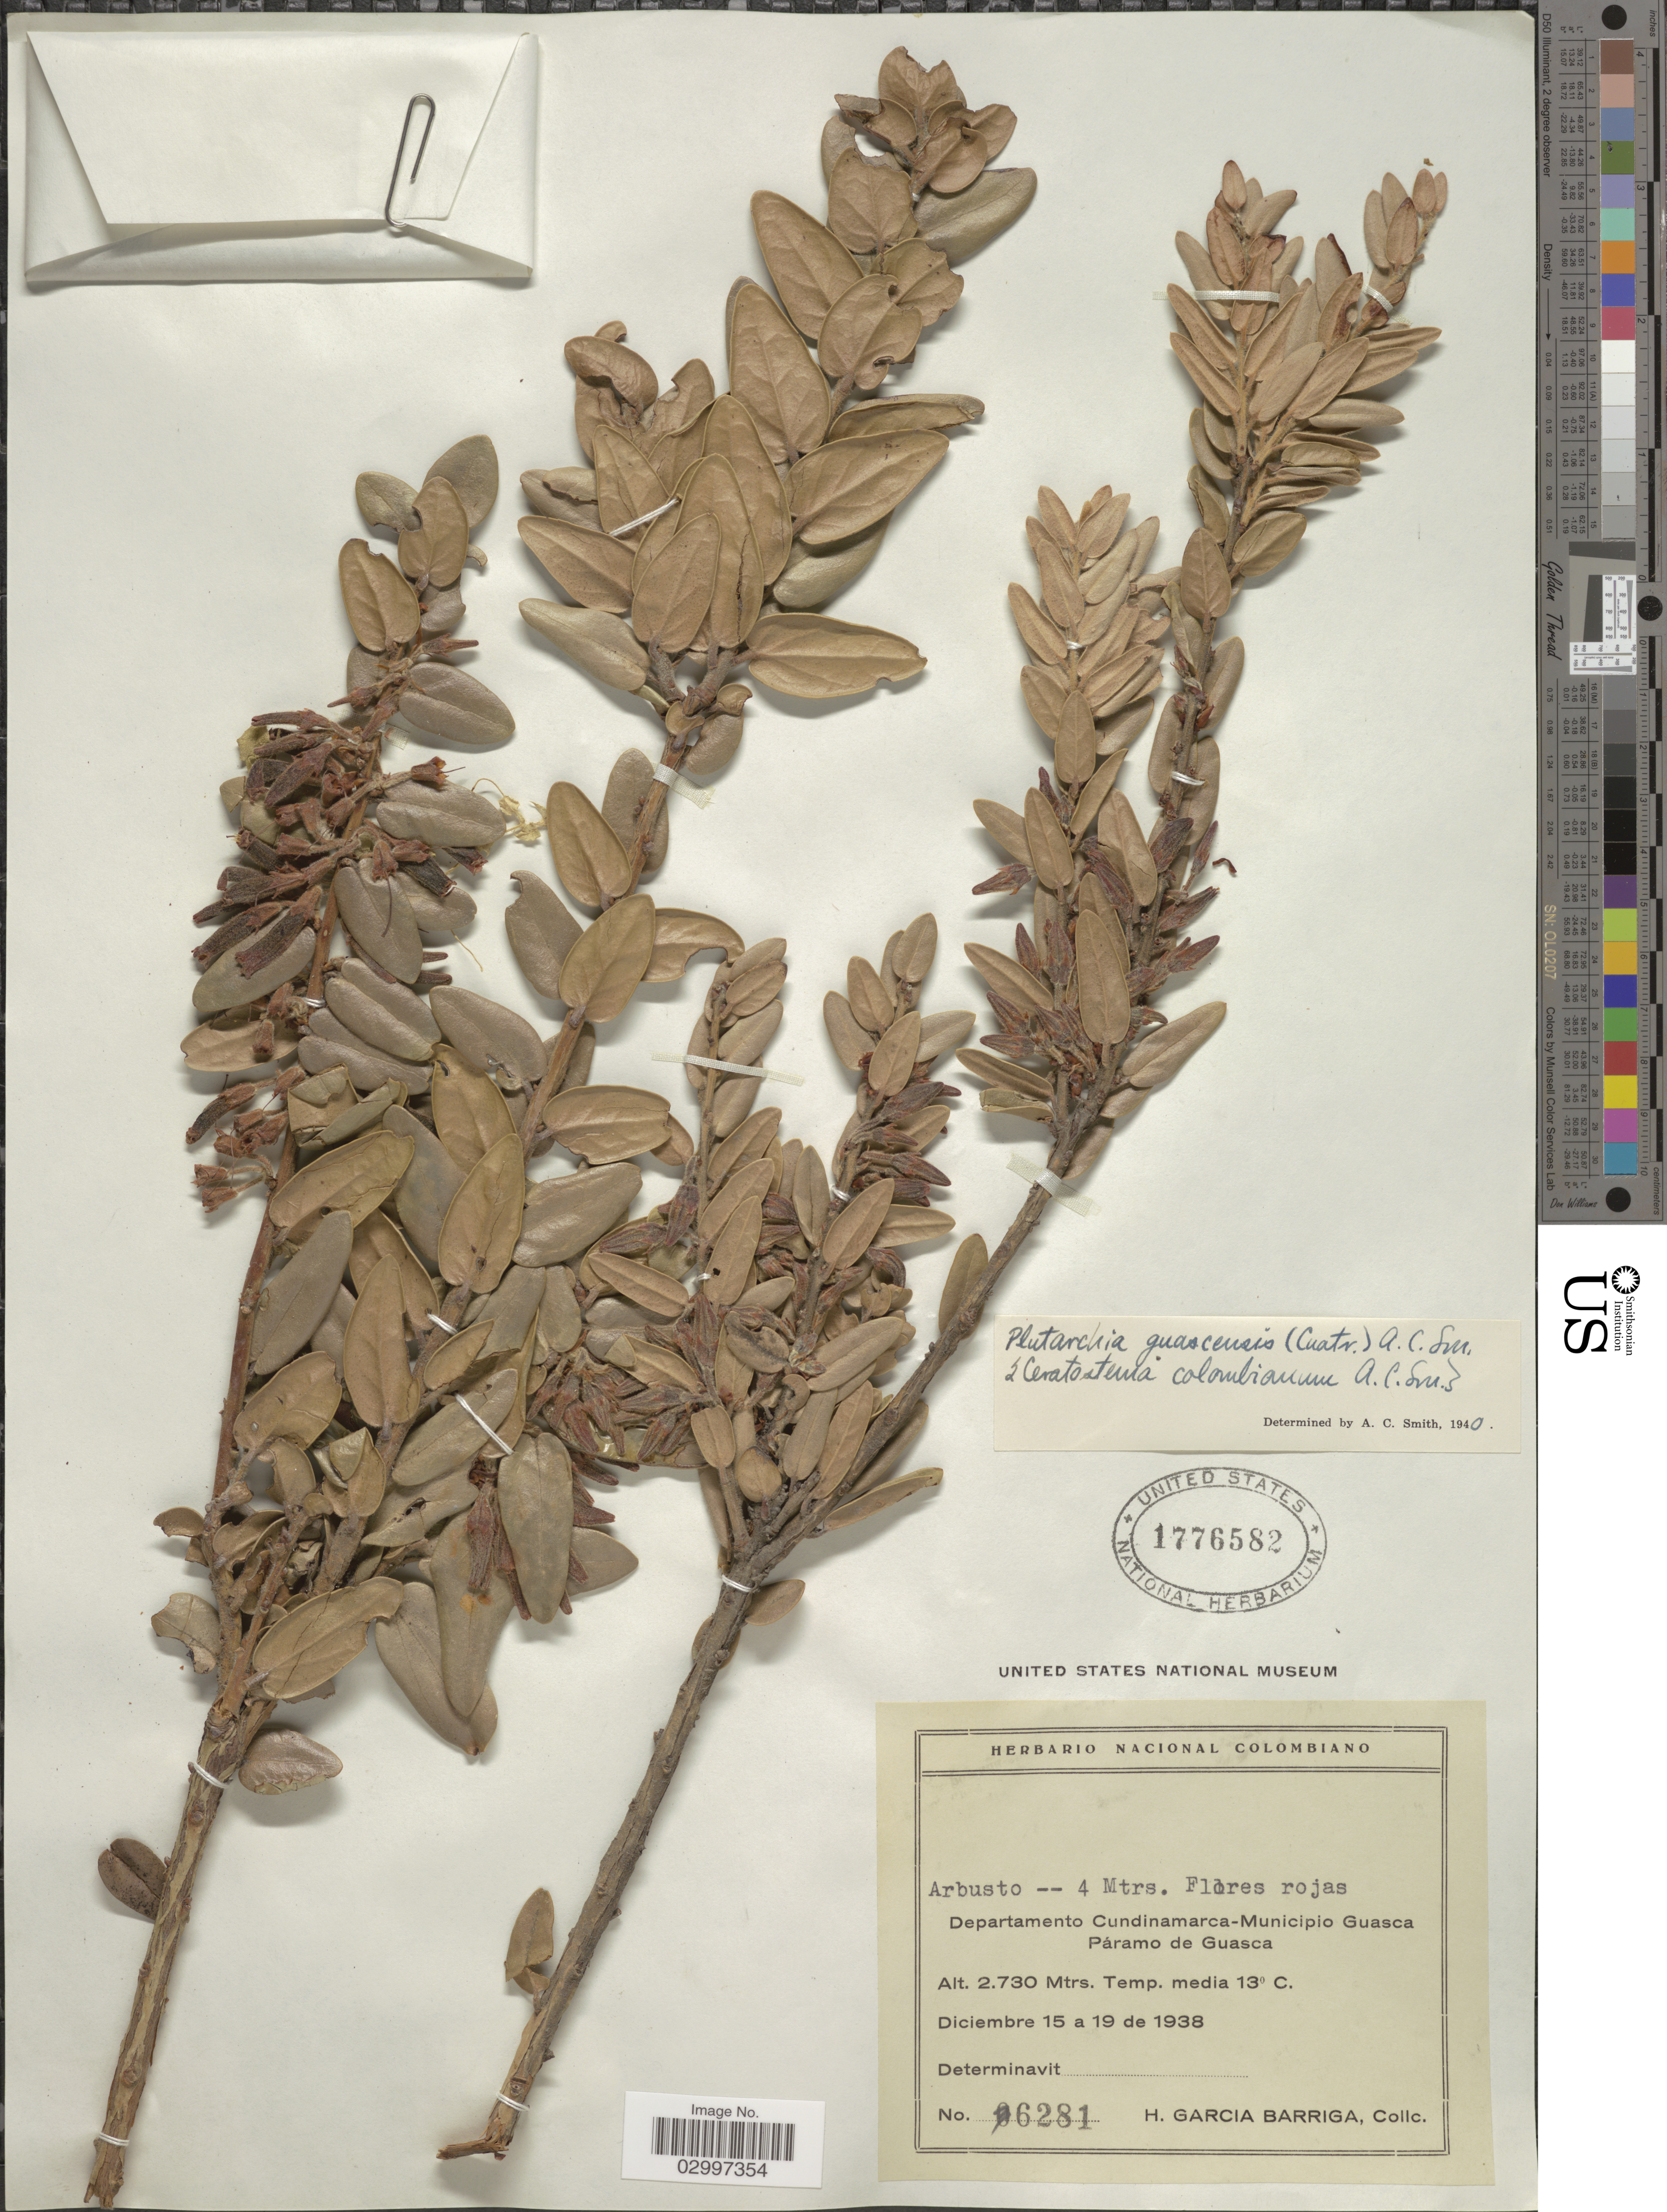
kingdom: Plantae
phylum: Tracheophyta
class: Magnoliopsida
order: Ericales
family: Ericaceae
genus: Plutarchia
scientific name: Plutarchia guascensis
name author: (Cuatrec.) A.C. Sm.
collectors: H. García Barriga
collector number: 6281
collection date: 1938-12-15/1938-12-19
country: Colombia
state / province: Cundinamarca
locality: Departamento Cundinamarca-Municipio Guasca, Páramo de Guasca.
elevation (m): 2730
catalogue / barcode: US 1776582